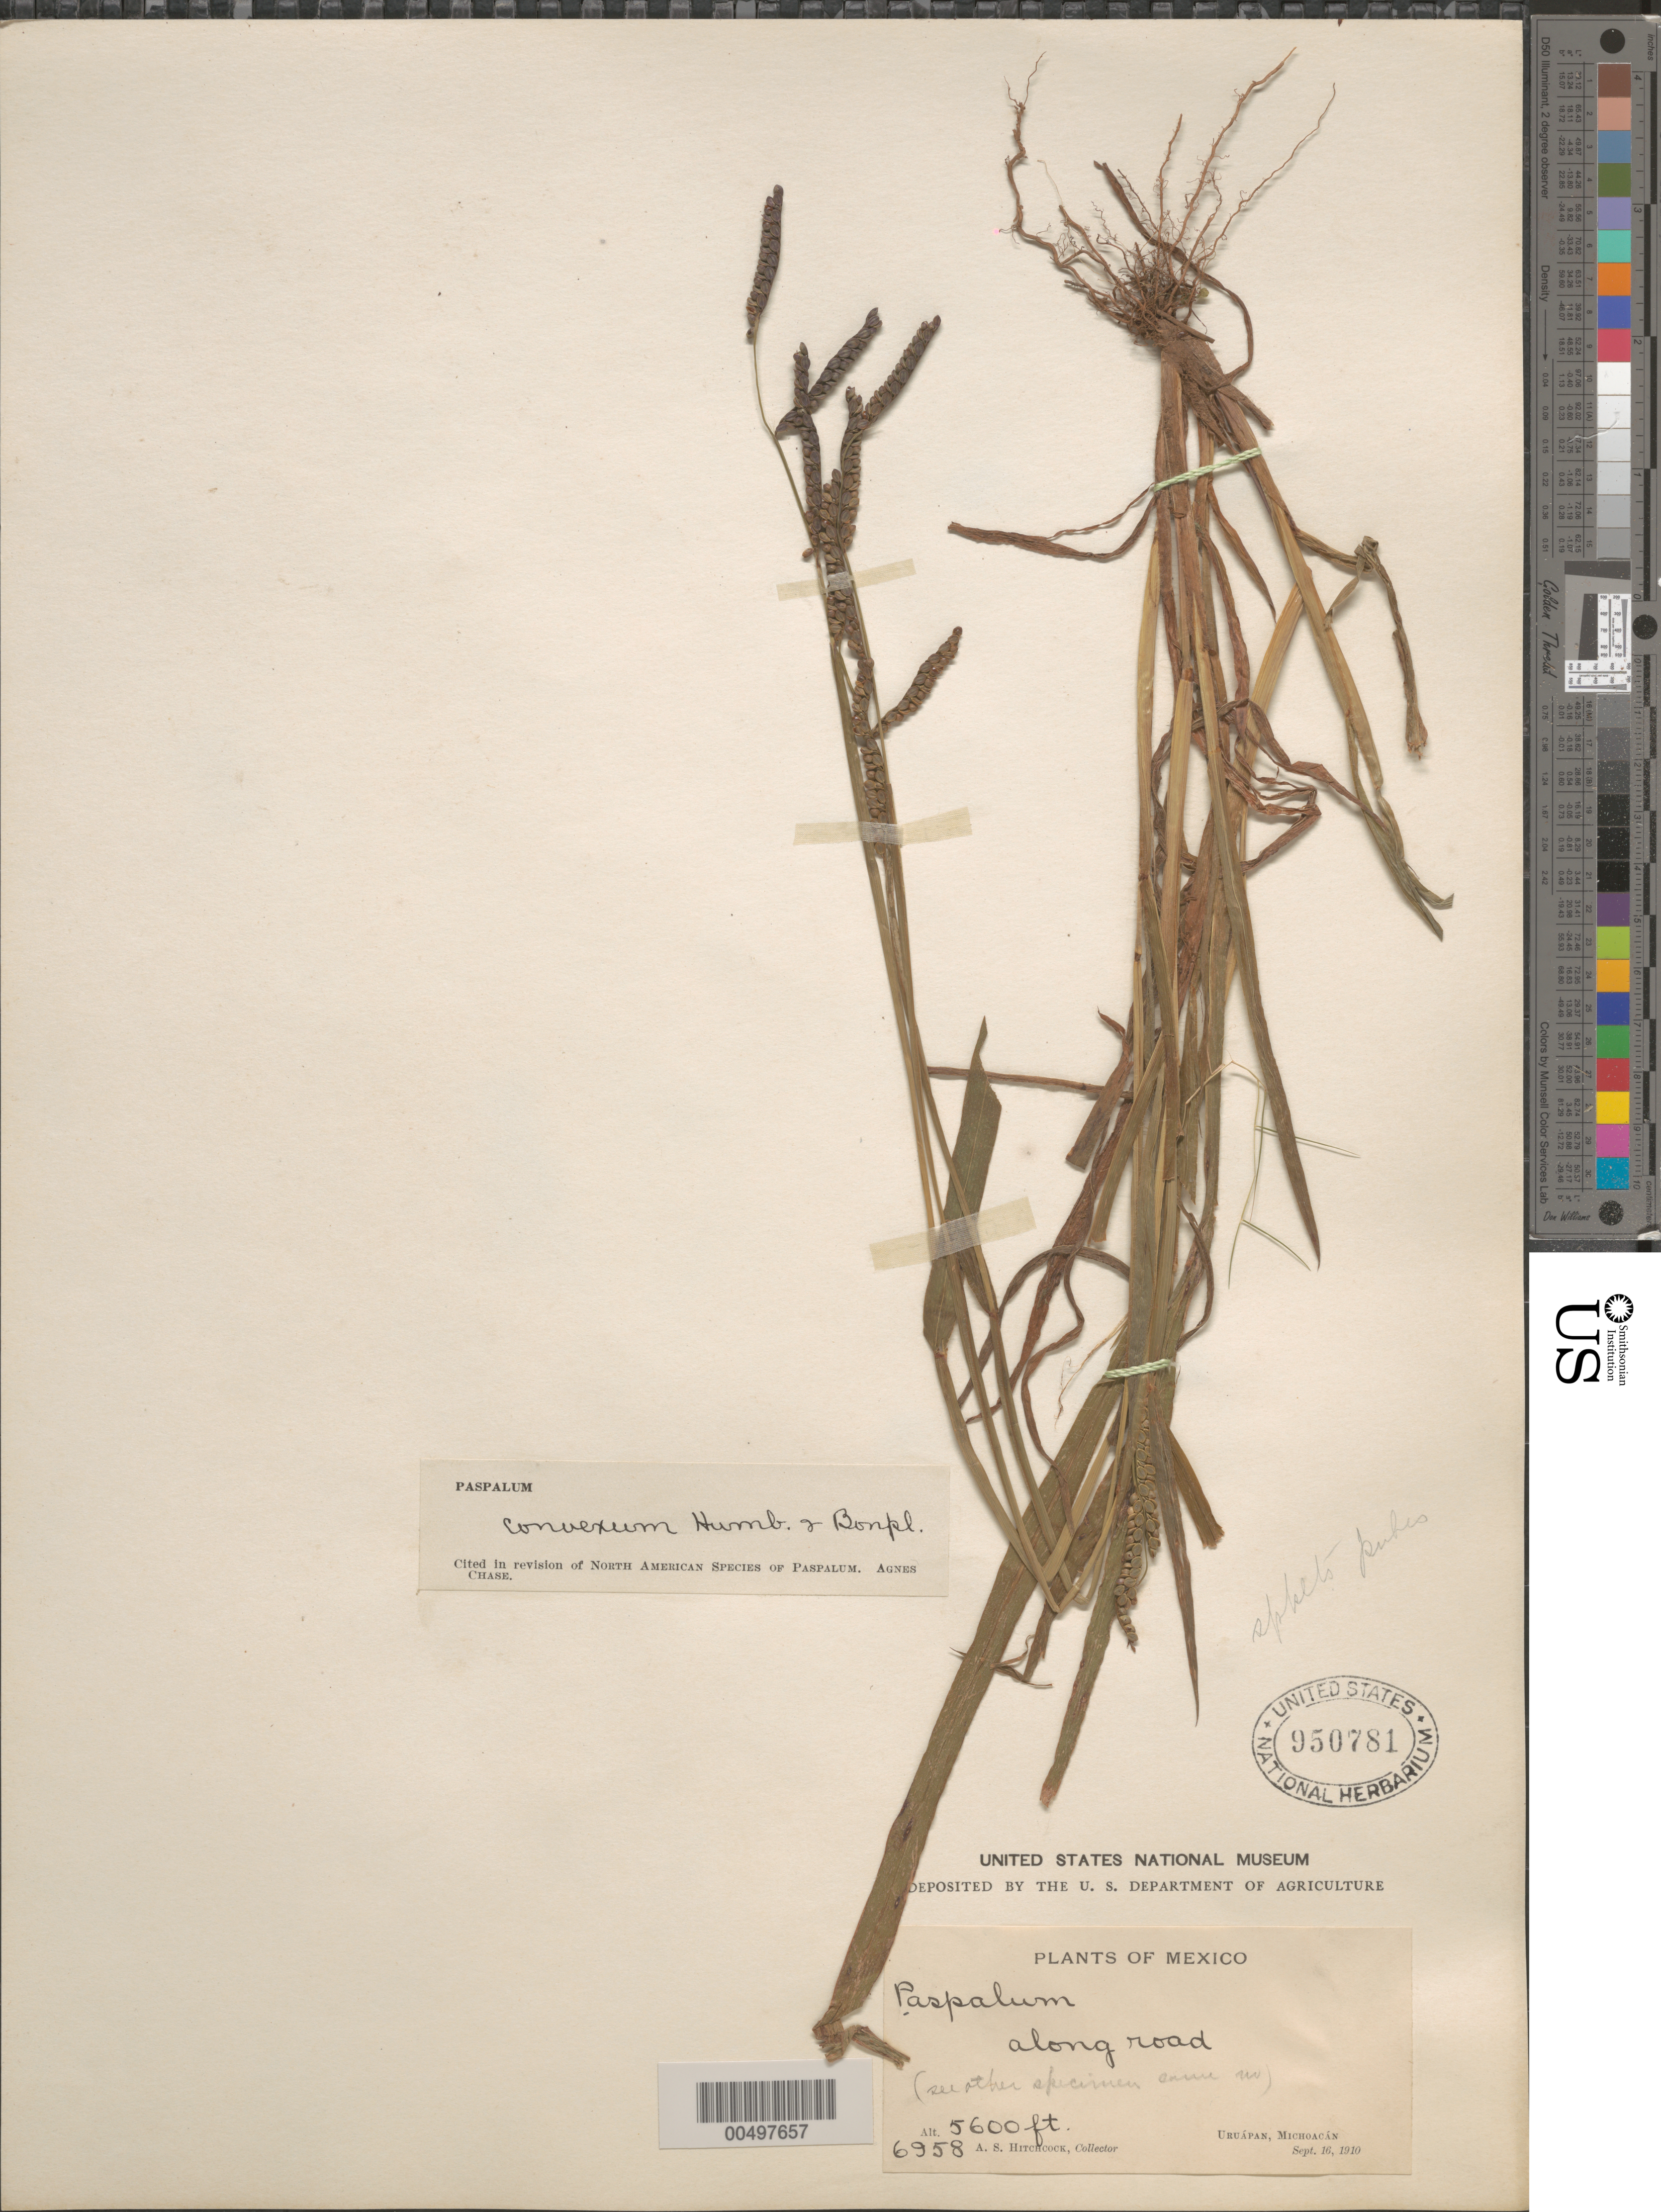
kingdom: Plantae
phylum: Tracheophyta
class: Liliopsida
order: Poales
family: Poaceae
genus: Paspalum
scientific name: Paspalum convexum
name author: Humb. & Bonpl. ex Flüggé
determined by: Chase, [M.] Agnes, (US)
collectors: A. S. Hitchcock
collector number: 6958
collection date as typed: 16 Sep 1910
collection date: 1910-09-16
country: Mexico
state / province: Michoacán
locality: Uruapán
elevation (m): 1707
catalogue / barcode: US 950781